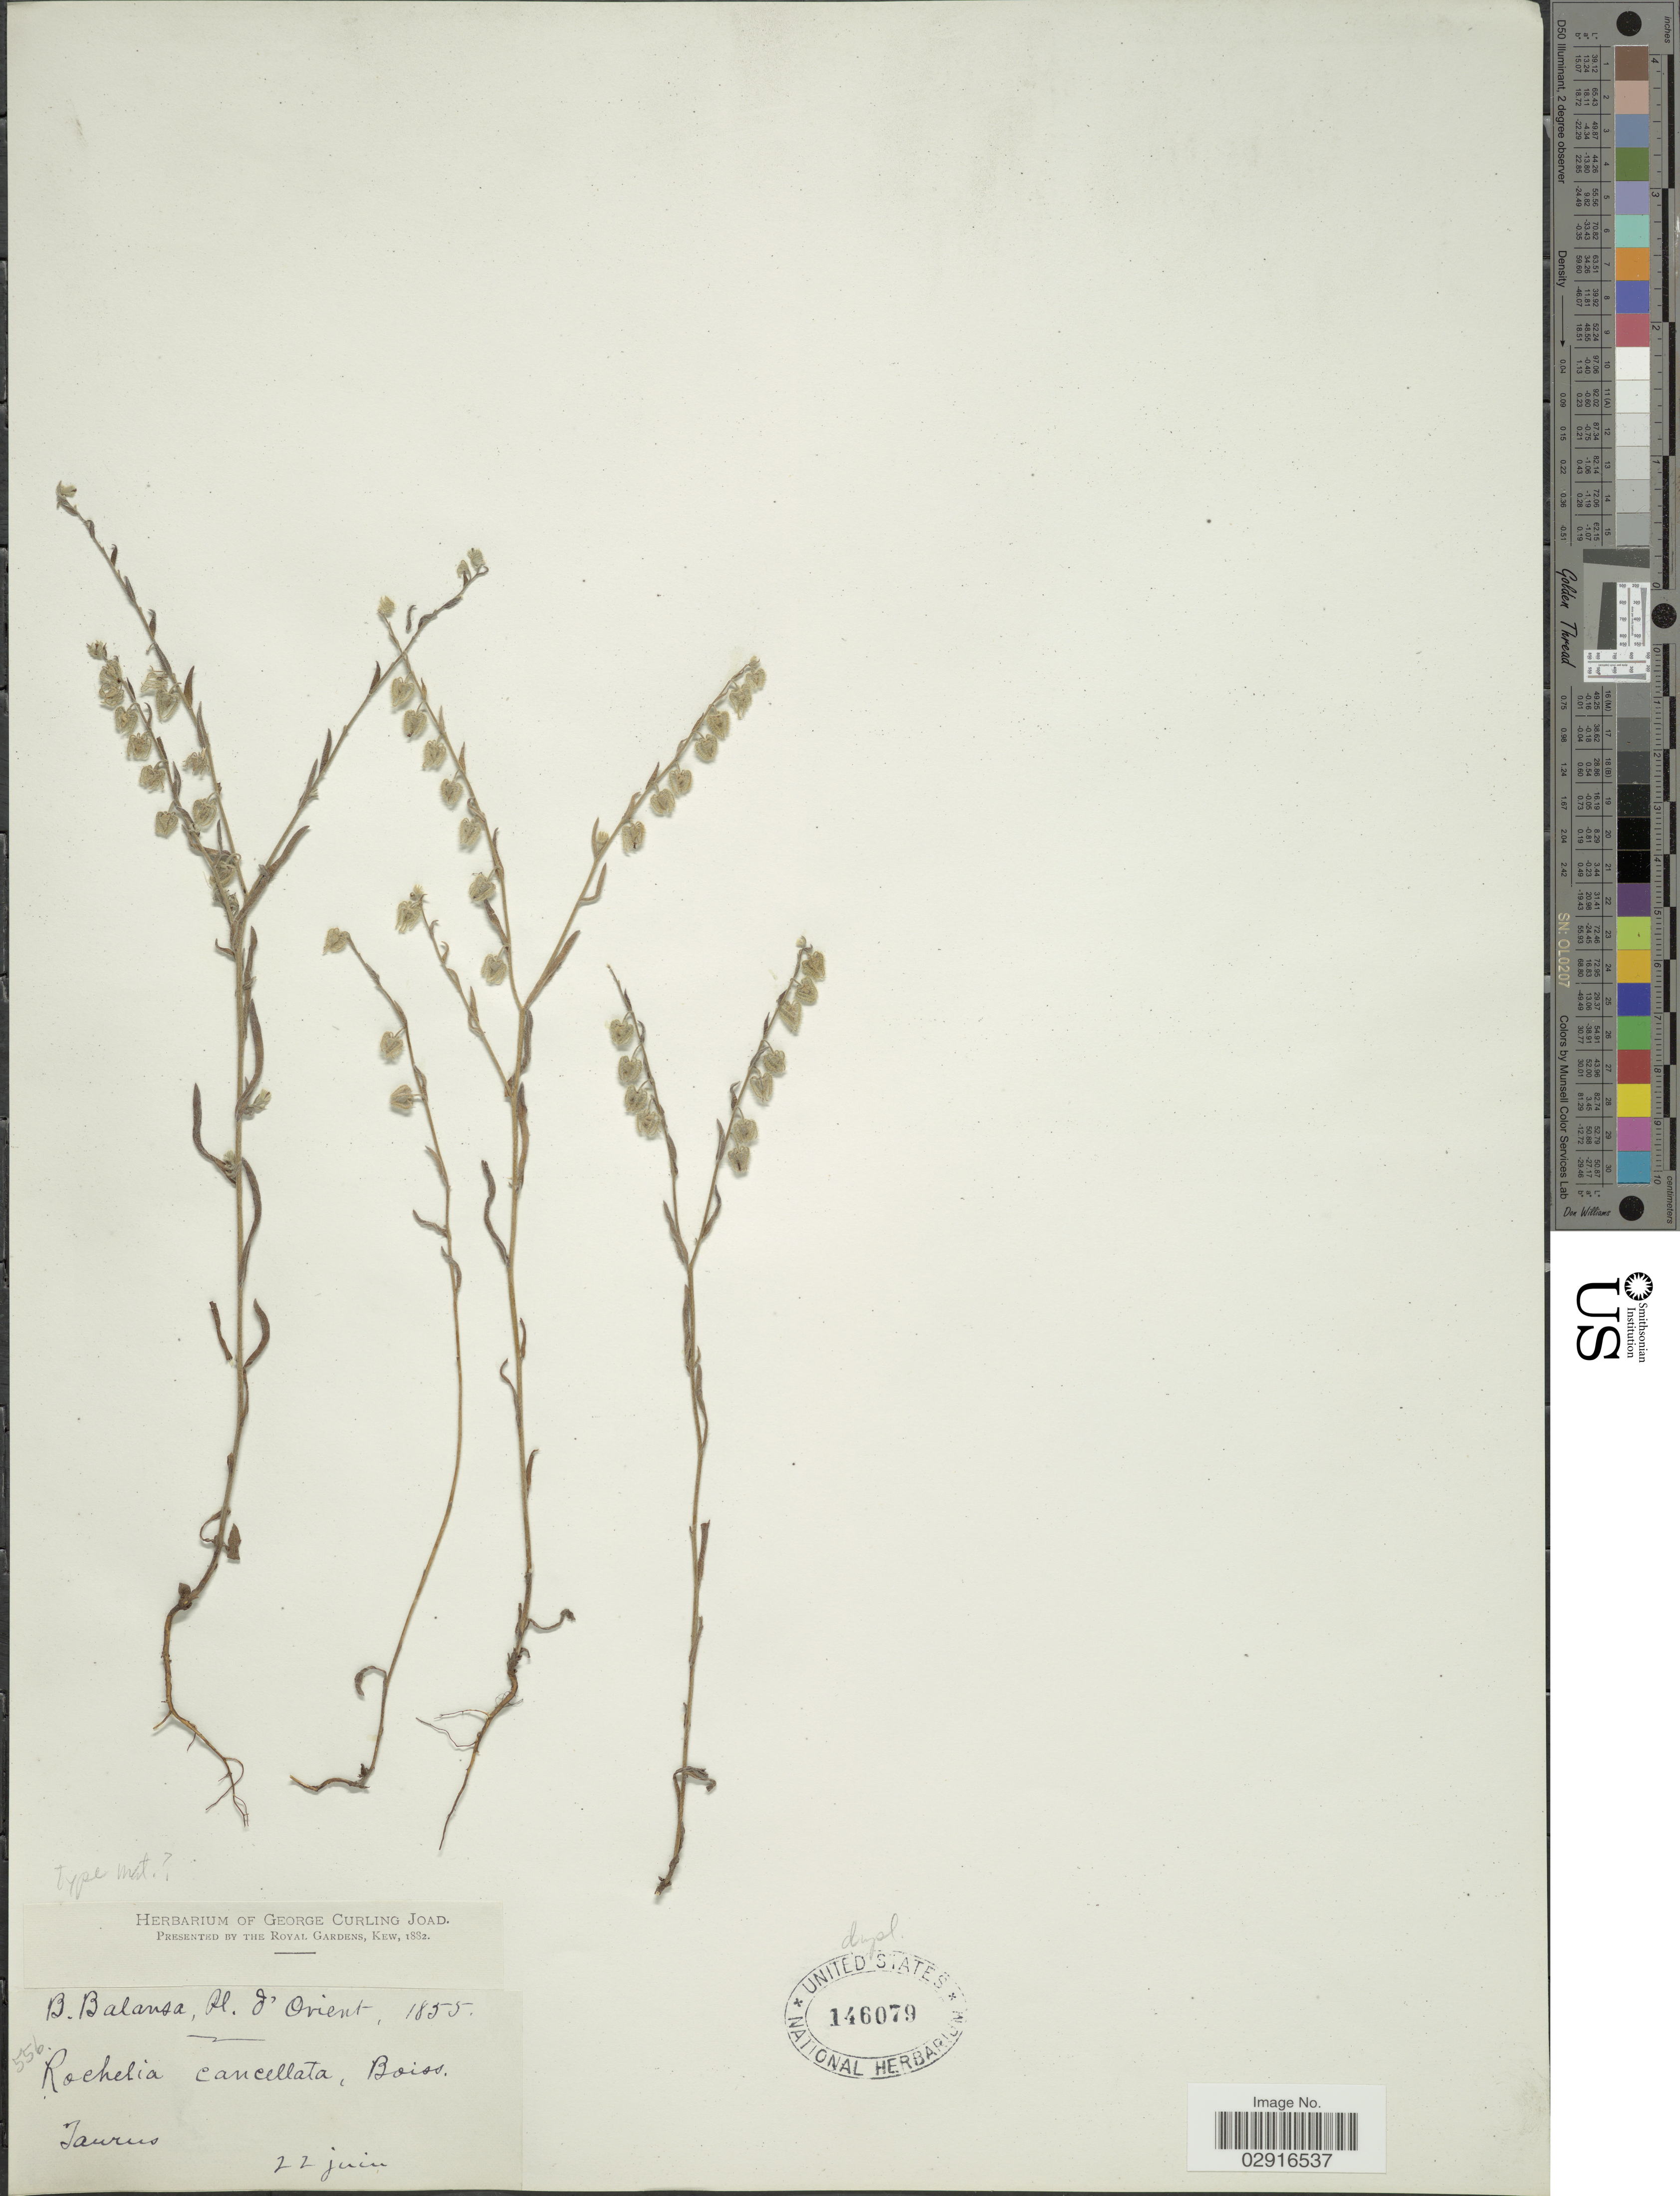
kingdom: Plantae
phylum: Tracheophyta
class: Magnoliopsida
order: Boraginales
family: Boraginaceae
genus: Rochelia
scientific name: Rochelia cancellata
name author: Boiss. & Balansa in Boiss.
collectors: B. Balansa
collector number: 556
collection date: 1855-06-22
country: Turkey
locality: Orient, Taurus.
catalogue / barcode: US 146079